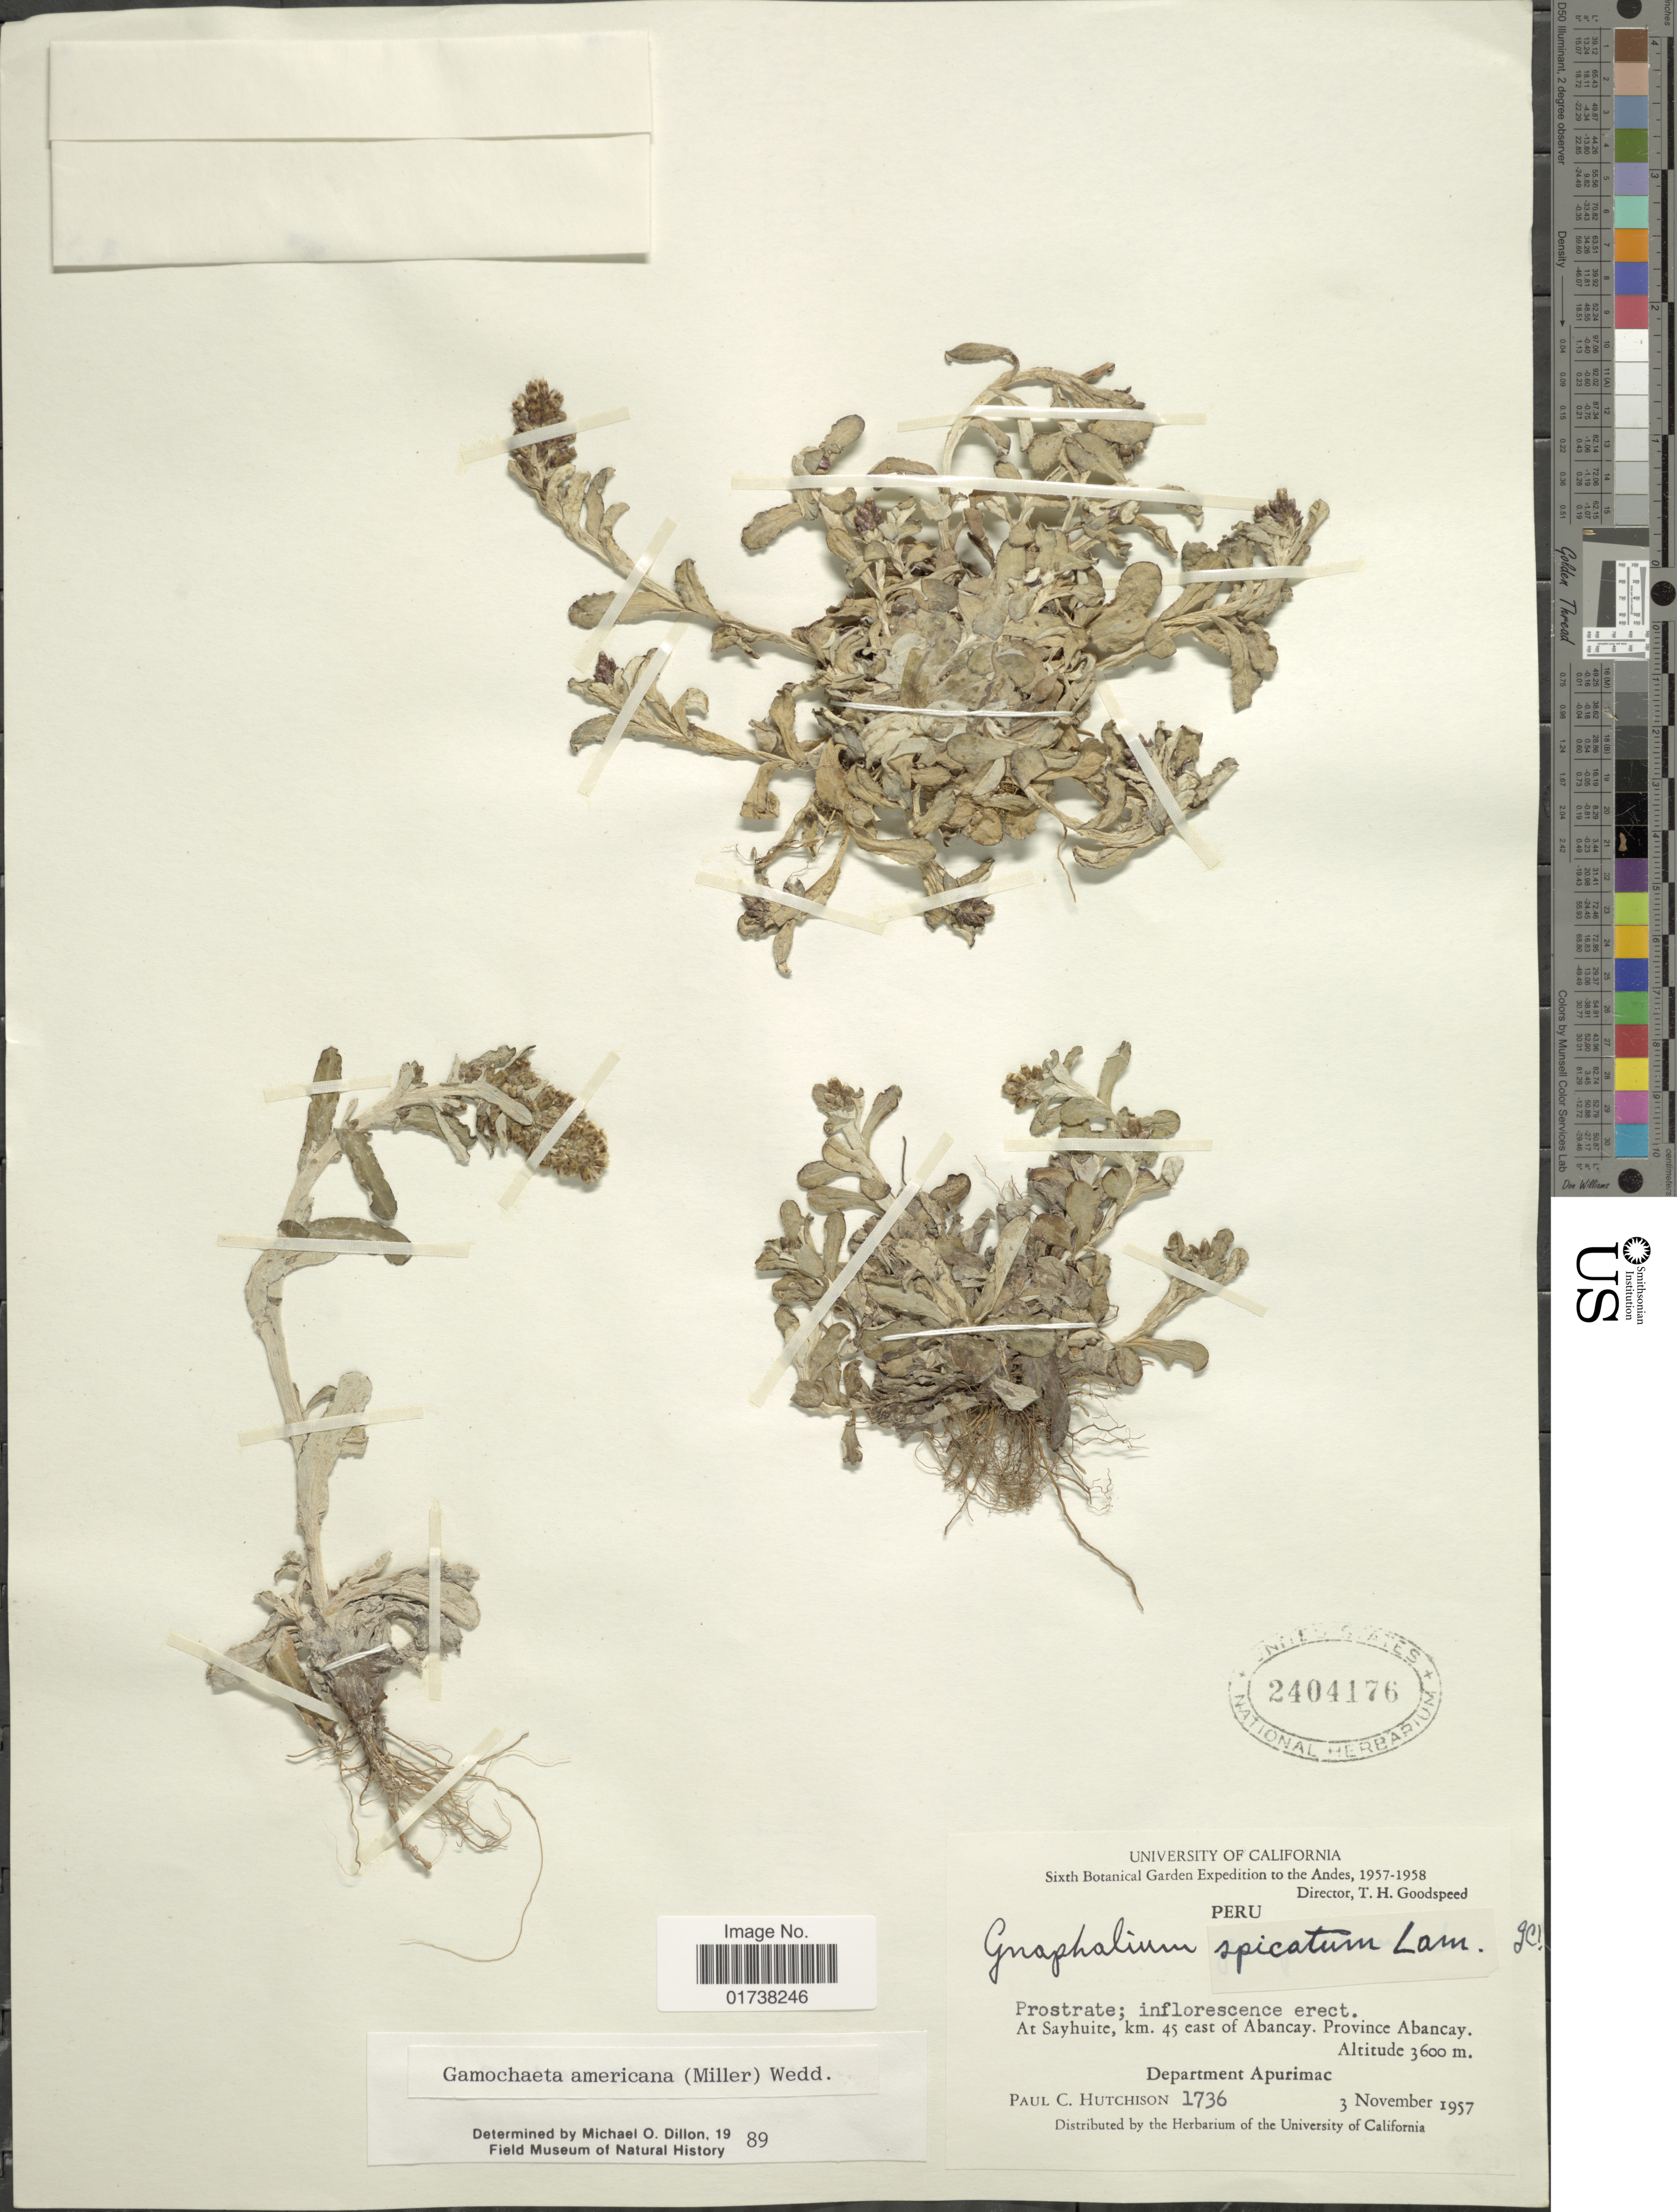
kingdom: Plantae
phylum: Tracheophyta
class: Magnoliopsida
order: Asterales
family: Asteraceae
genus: Gamochaeta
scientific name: Gamochaeta americana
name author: (Mill.) Wedd.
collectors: P. C. Hutchison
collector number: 1736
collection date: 1957-11-02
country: Peru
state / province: Apurímac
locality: Andes, At Sayhuite, km. 45 east of Abancay, Province Abancay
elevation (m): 3600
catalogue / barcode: US 2404176